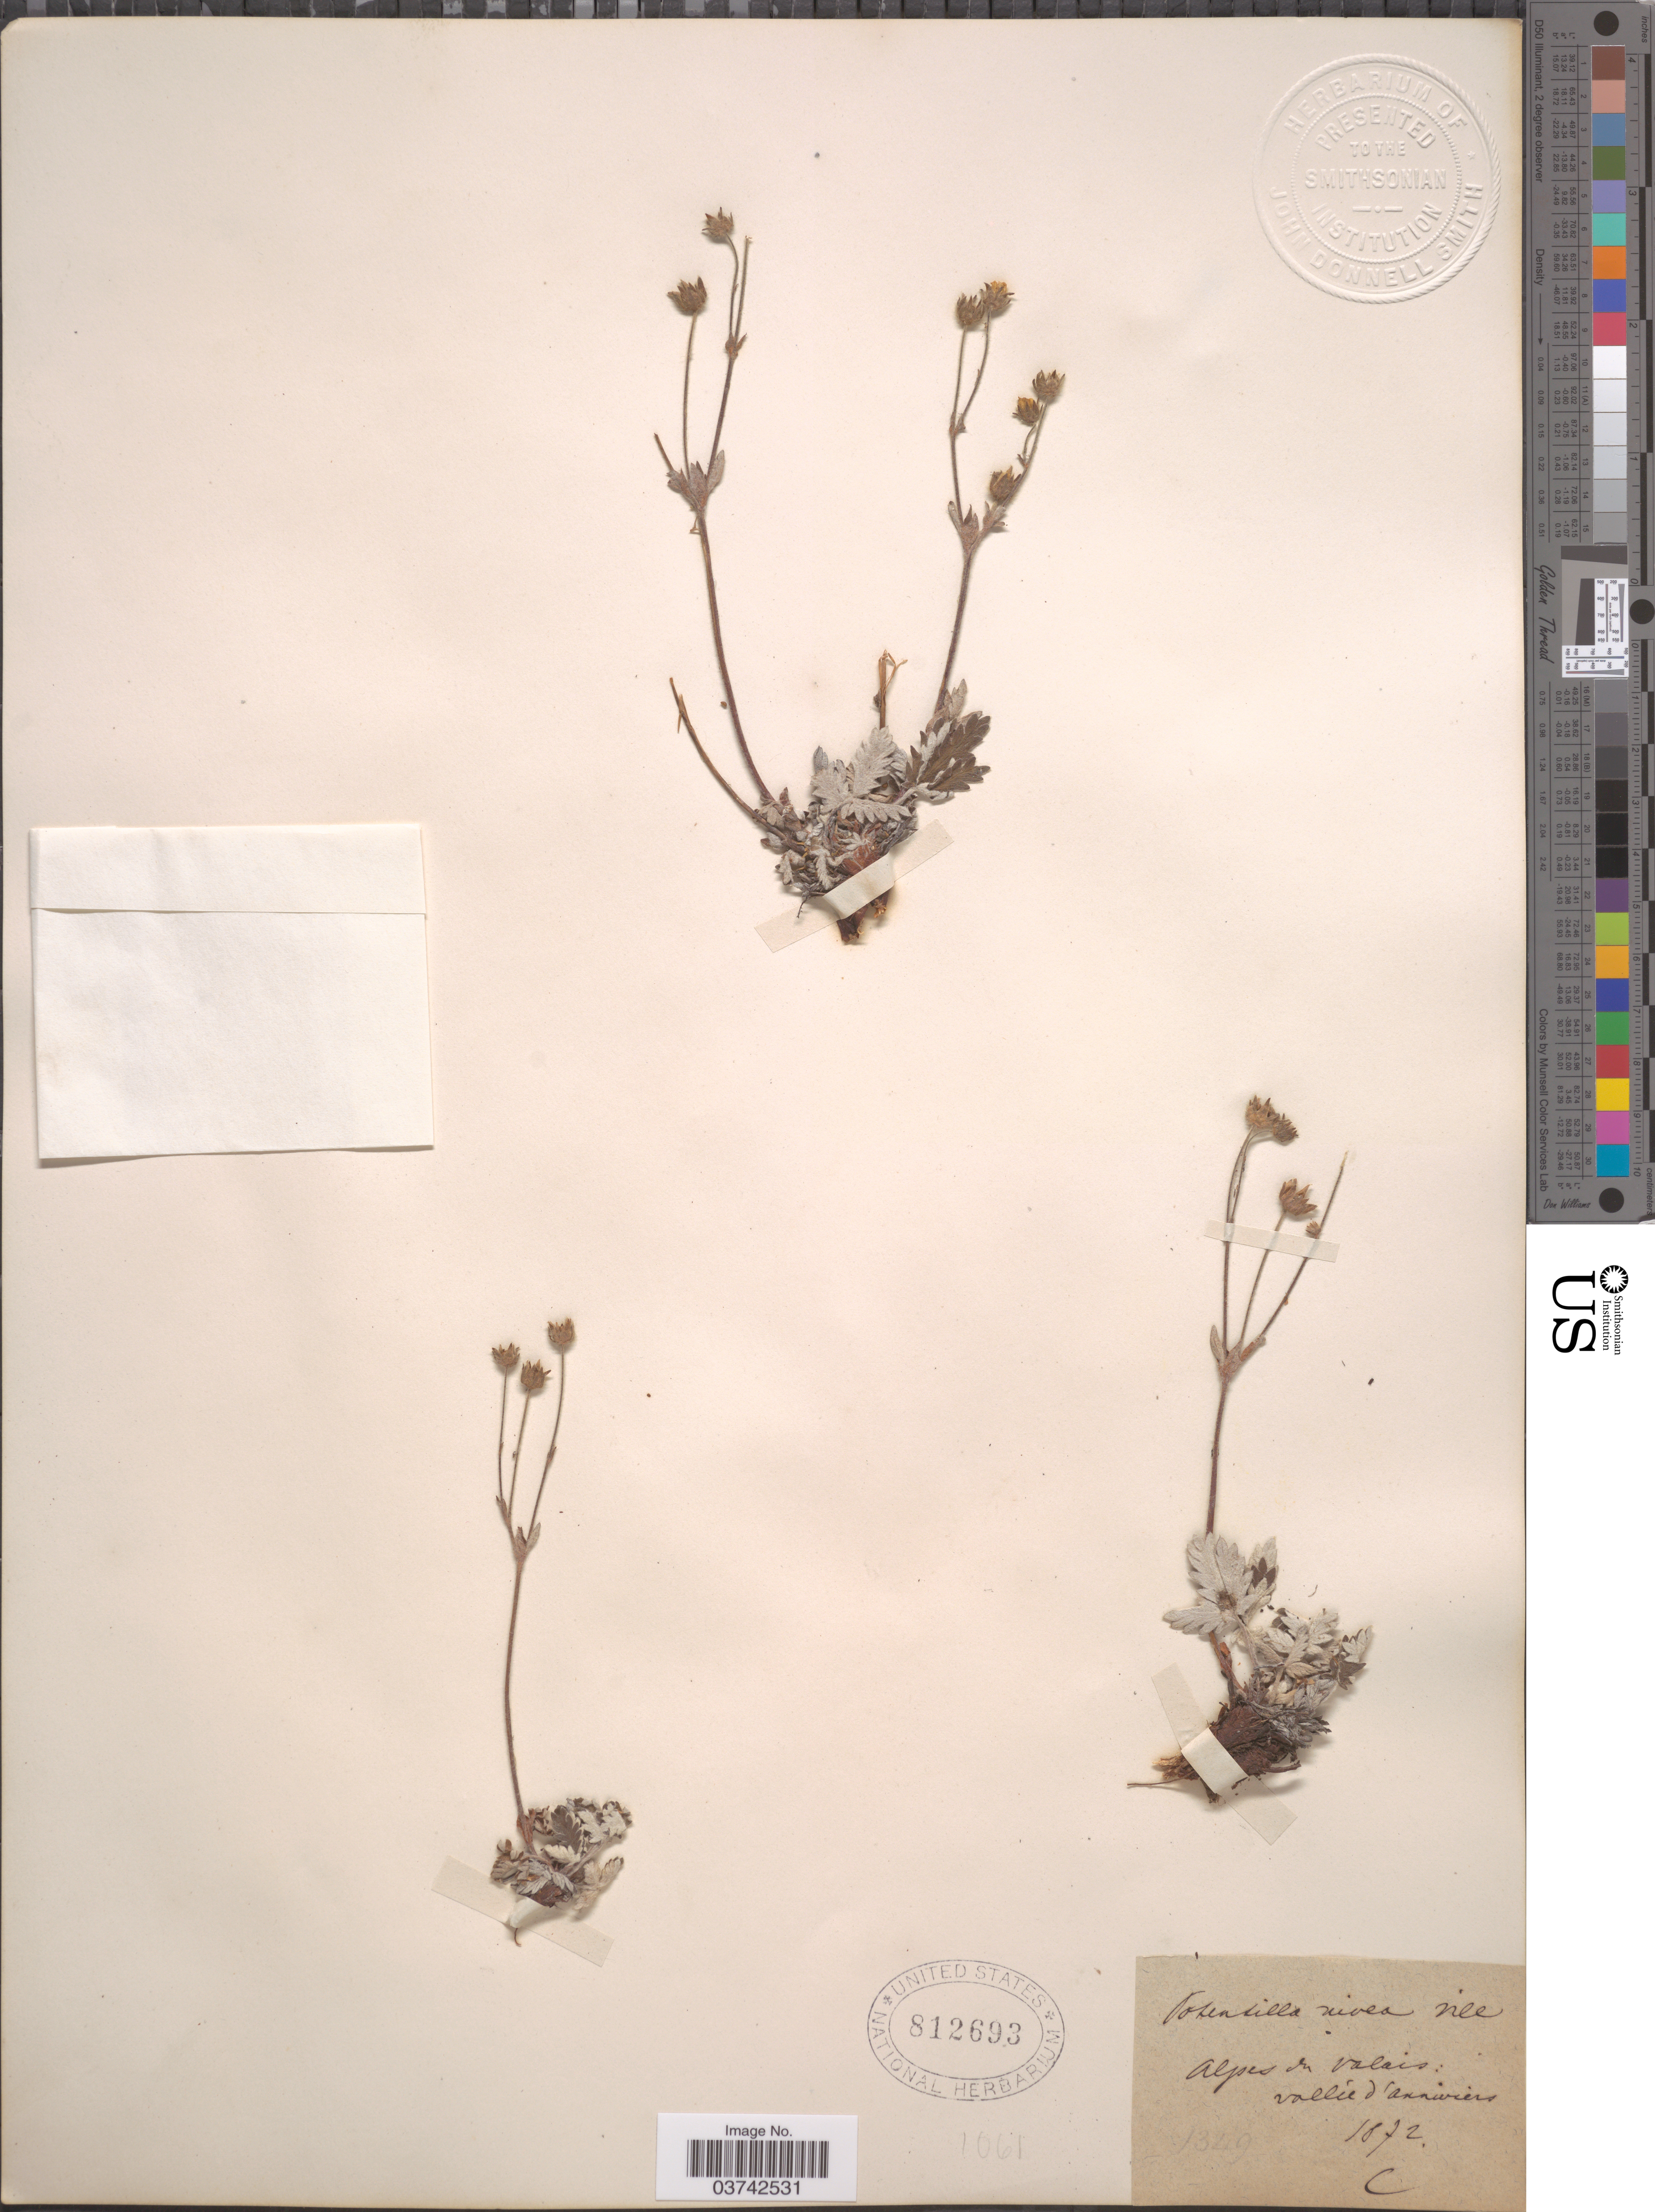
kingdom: Plantae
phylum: Tracheophyta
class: Magnoliopsida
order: Rosales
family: Rosaceae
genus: Potentilla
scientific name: Potentilla nivea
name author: L.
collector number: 1349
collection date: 1872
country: Switzerland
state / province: Valais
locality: Alpes du Valais: Vallée d'Anniviers.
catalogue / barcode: US 812693